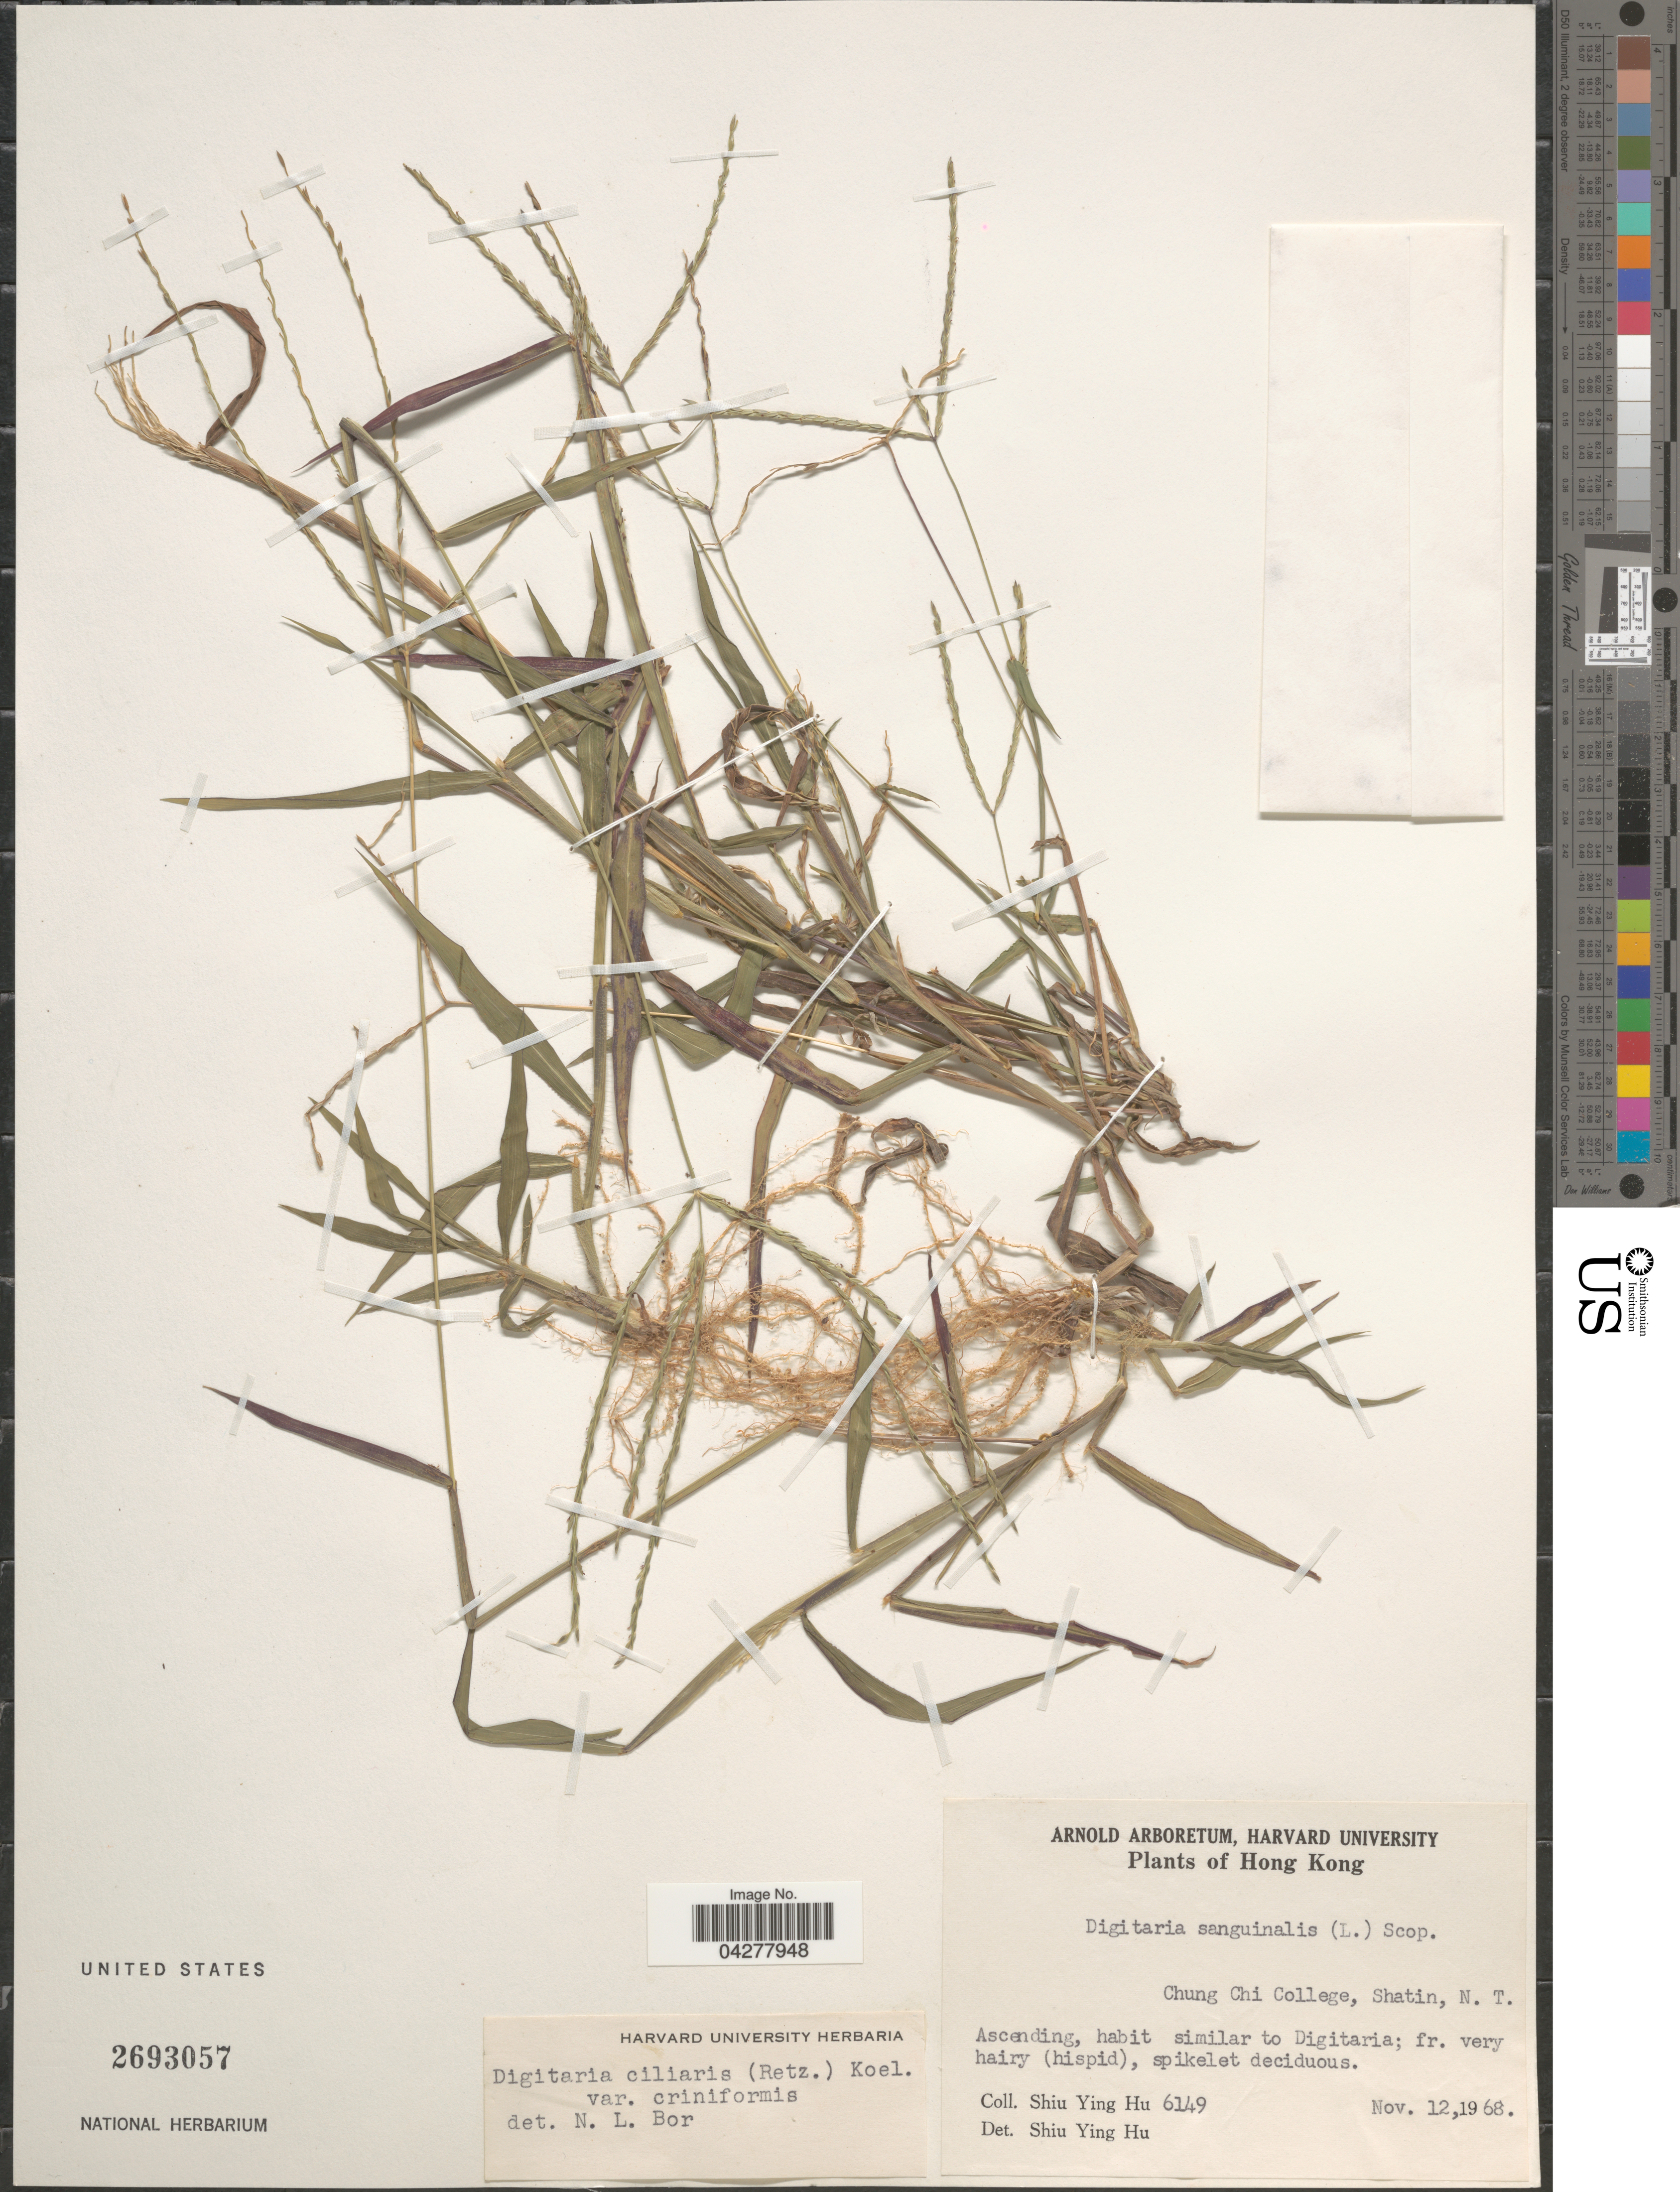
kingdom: Plantae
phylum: Tracheophyta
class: Liliopsida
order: Poales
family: Poaceae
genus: Digitaria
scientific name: Digitaria ciliaris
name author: (Retz.) Koeler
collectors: S. Y. Hu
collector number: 6149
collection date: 1968-11-12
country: China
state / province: Hong Kong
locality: Chung Chi College, Shatin, N.T.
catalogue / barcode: US 2693057